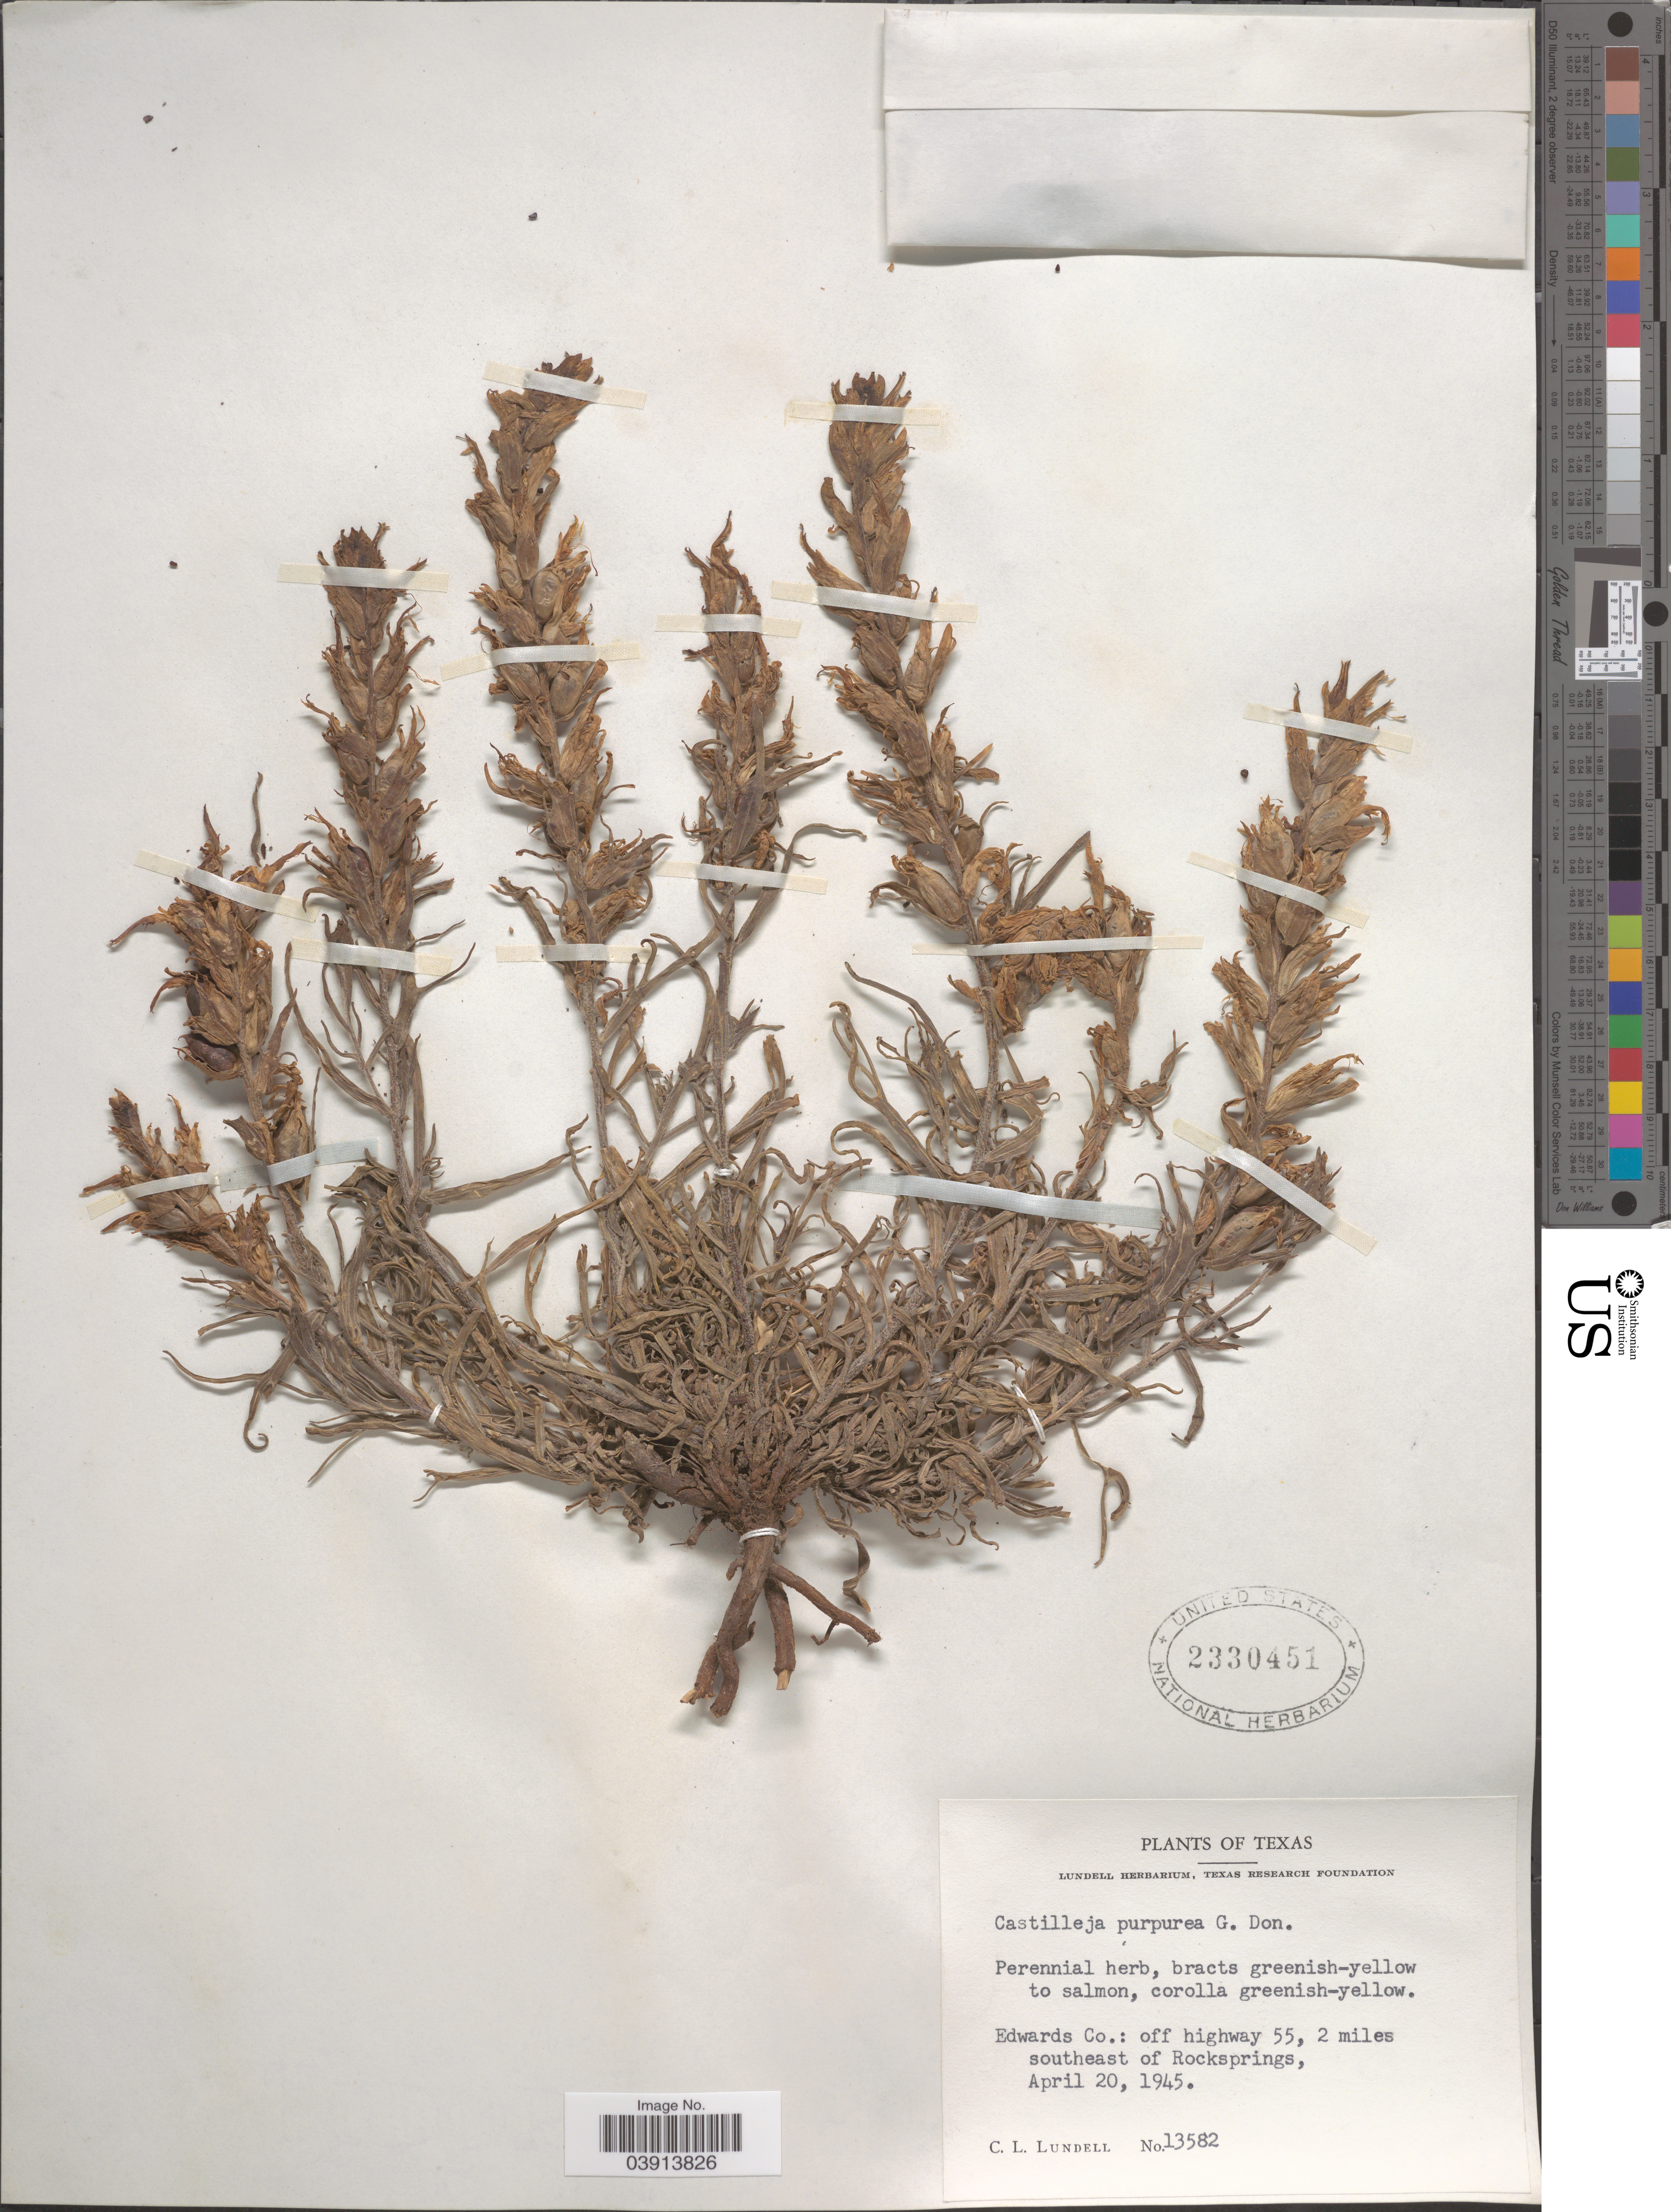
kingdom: Plantae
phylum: Tracheophyta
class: Magnoliopsida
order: Lamiales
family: Orobanchaceae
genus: Castilleja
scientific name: Castilleja purpurea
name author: (Nutt.) G. Don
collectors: C. L. Lundell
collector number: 13582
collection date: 1945-04-20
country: United States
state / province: Texas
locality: Edwards Co.: off highway 55, 2 miles southeast of Rocksprings.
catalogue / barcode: US 2330451